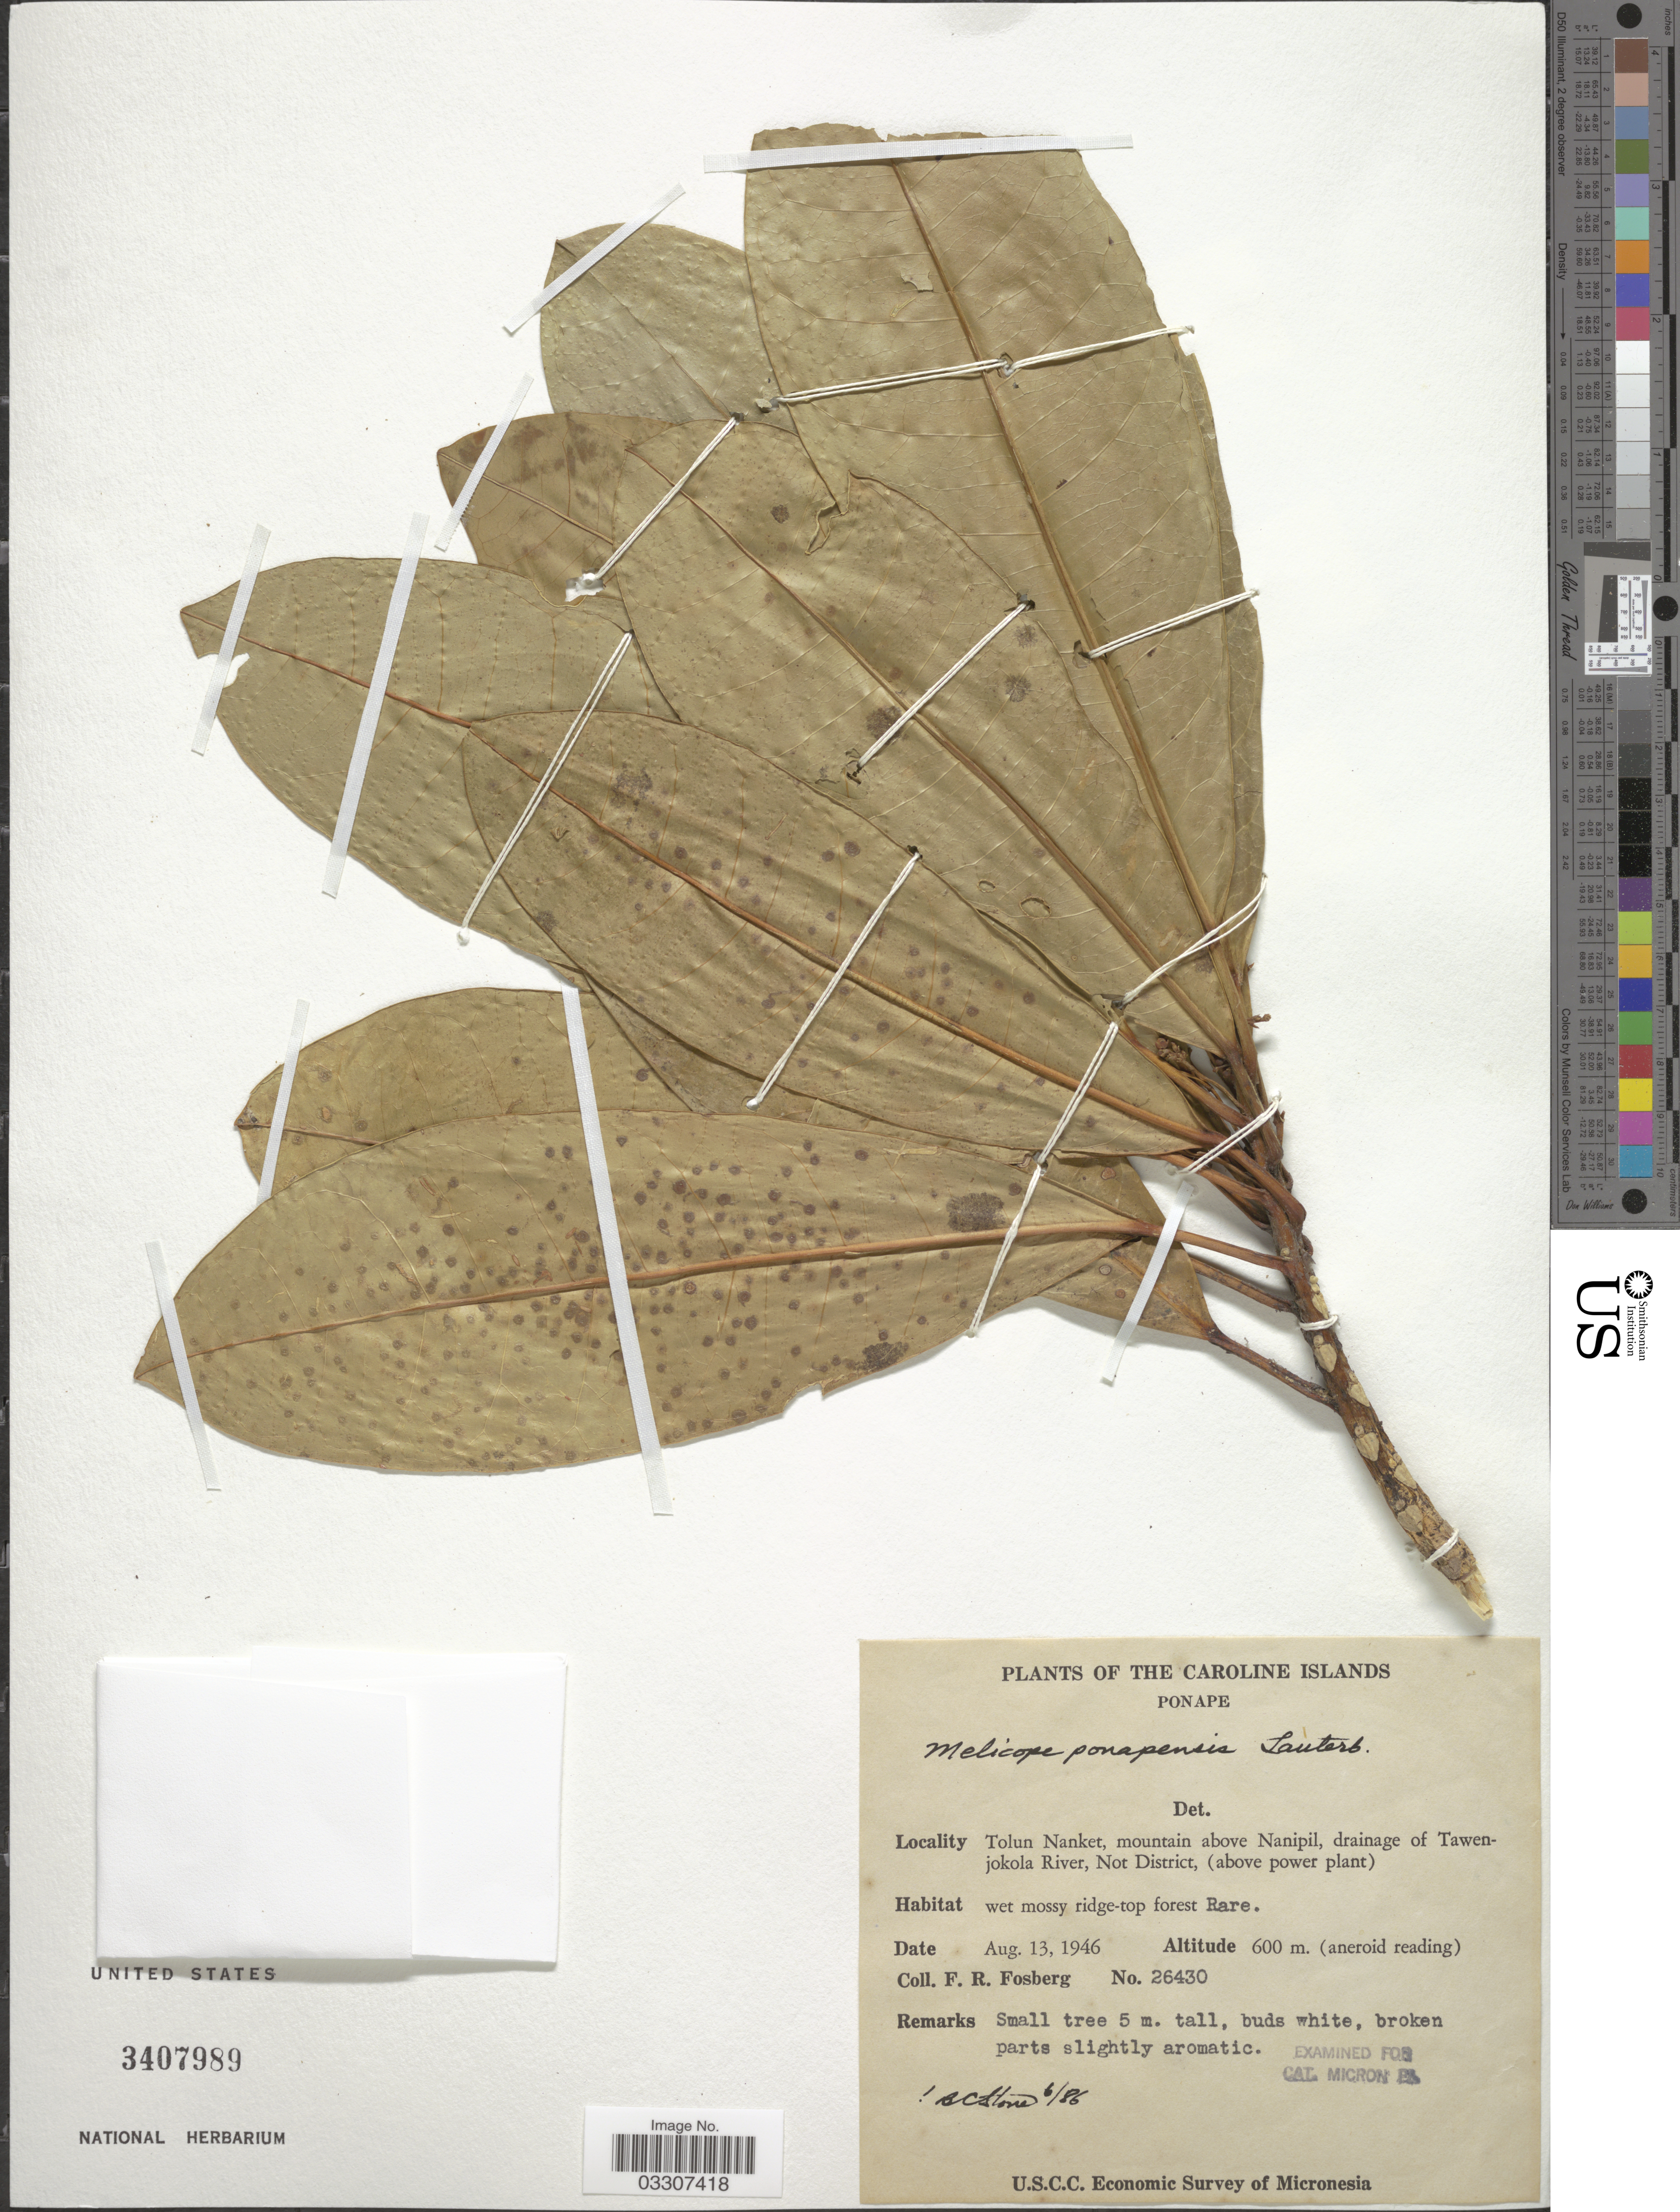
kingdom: Plantae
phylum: Tracheophyta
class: Magnoliopsida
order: Sapindales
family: Rutaceae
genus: Melicope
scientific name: Melicope ponapensis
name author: Lauterb.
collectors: F. R. Fosberg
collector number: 26430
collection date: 1946-08-13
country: Micronesia, Federated States of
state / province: Pohnpei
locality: The Caroline Islands. Ponape. Tolun Nanket, mountain above Nanipil, drainage of Tawenjokola River, Not District, (above power plant).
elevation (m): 600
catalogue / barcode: US 3407989